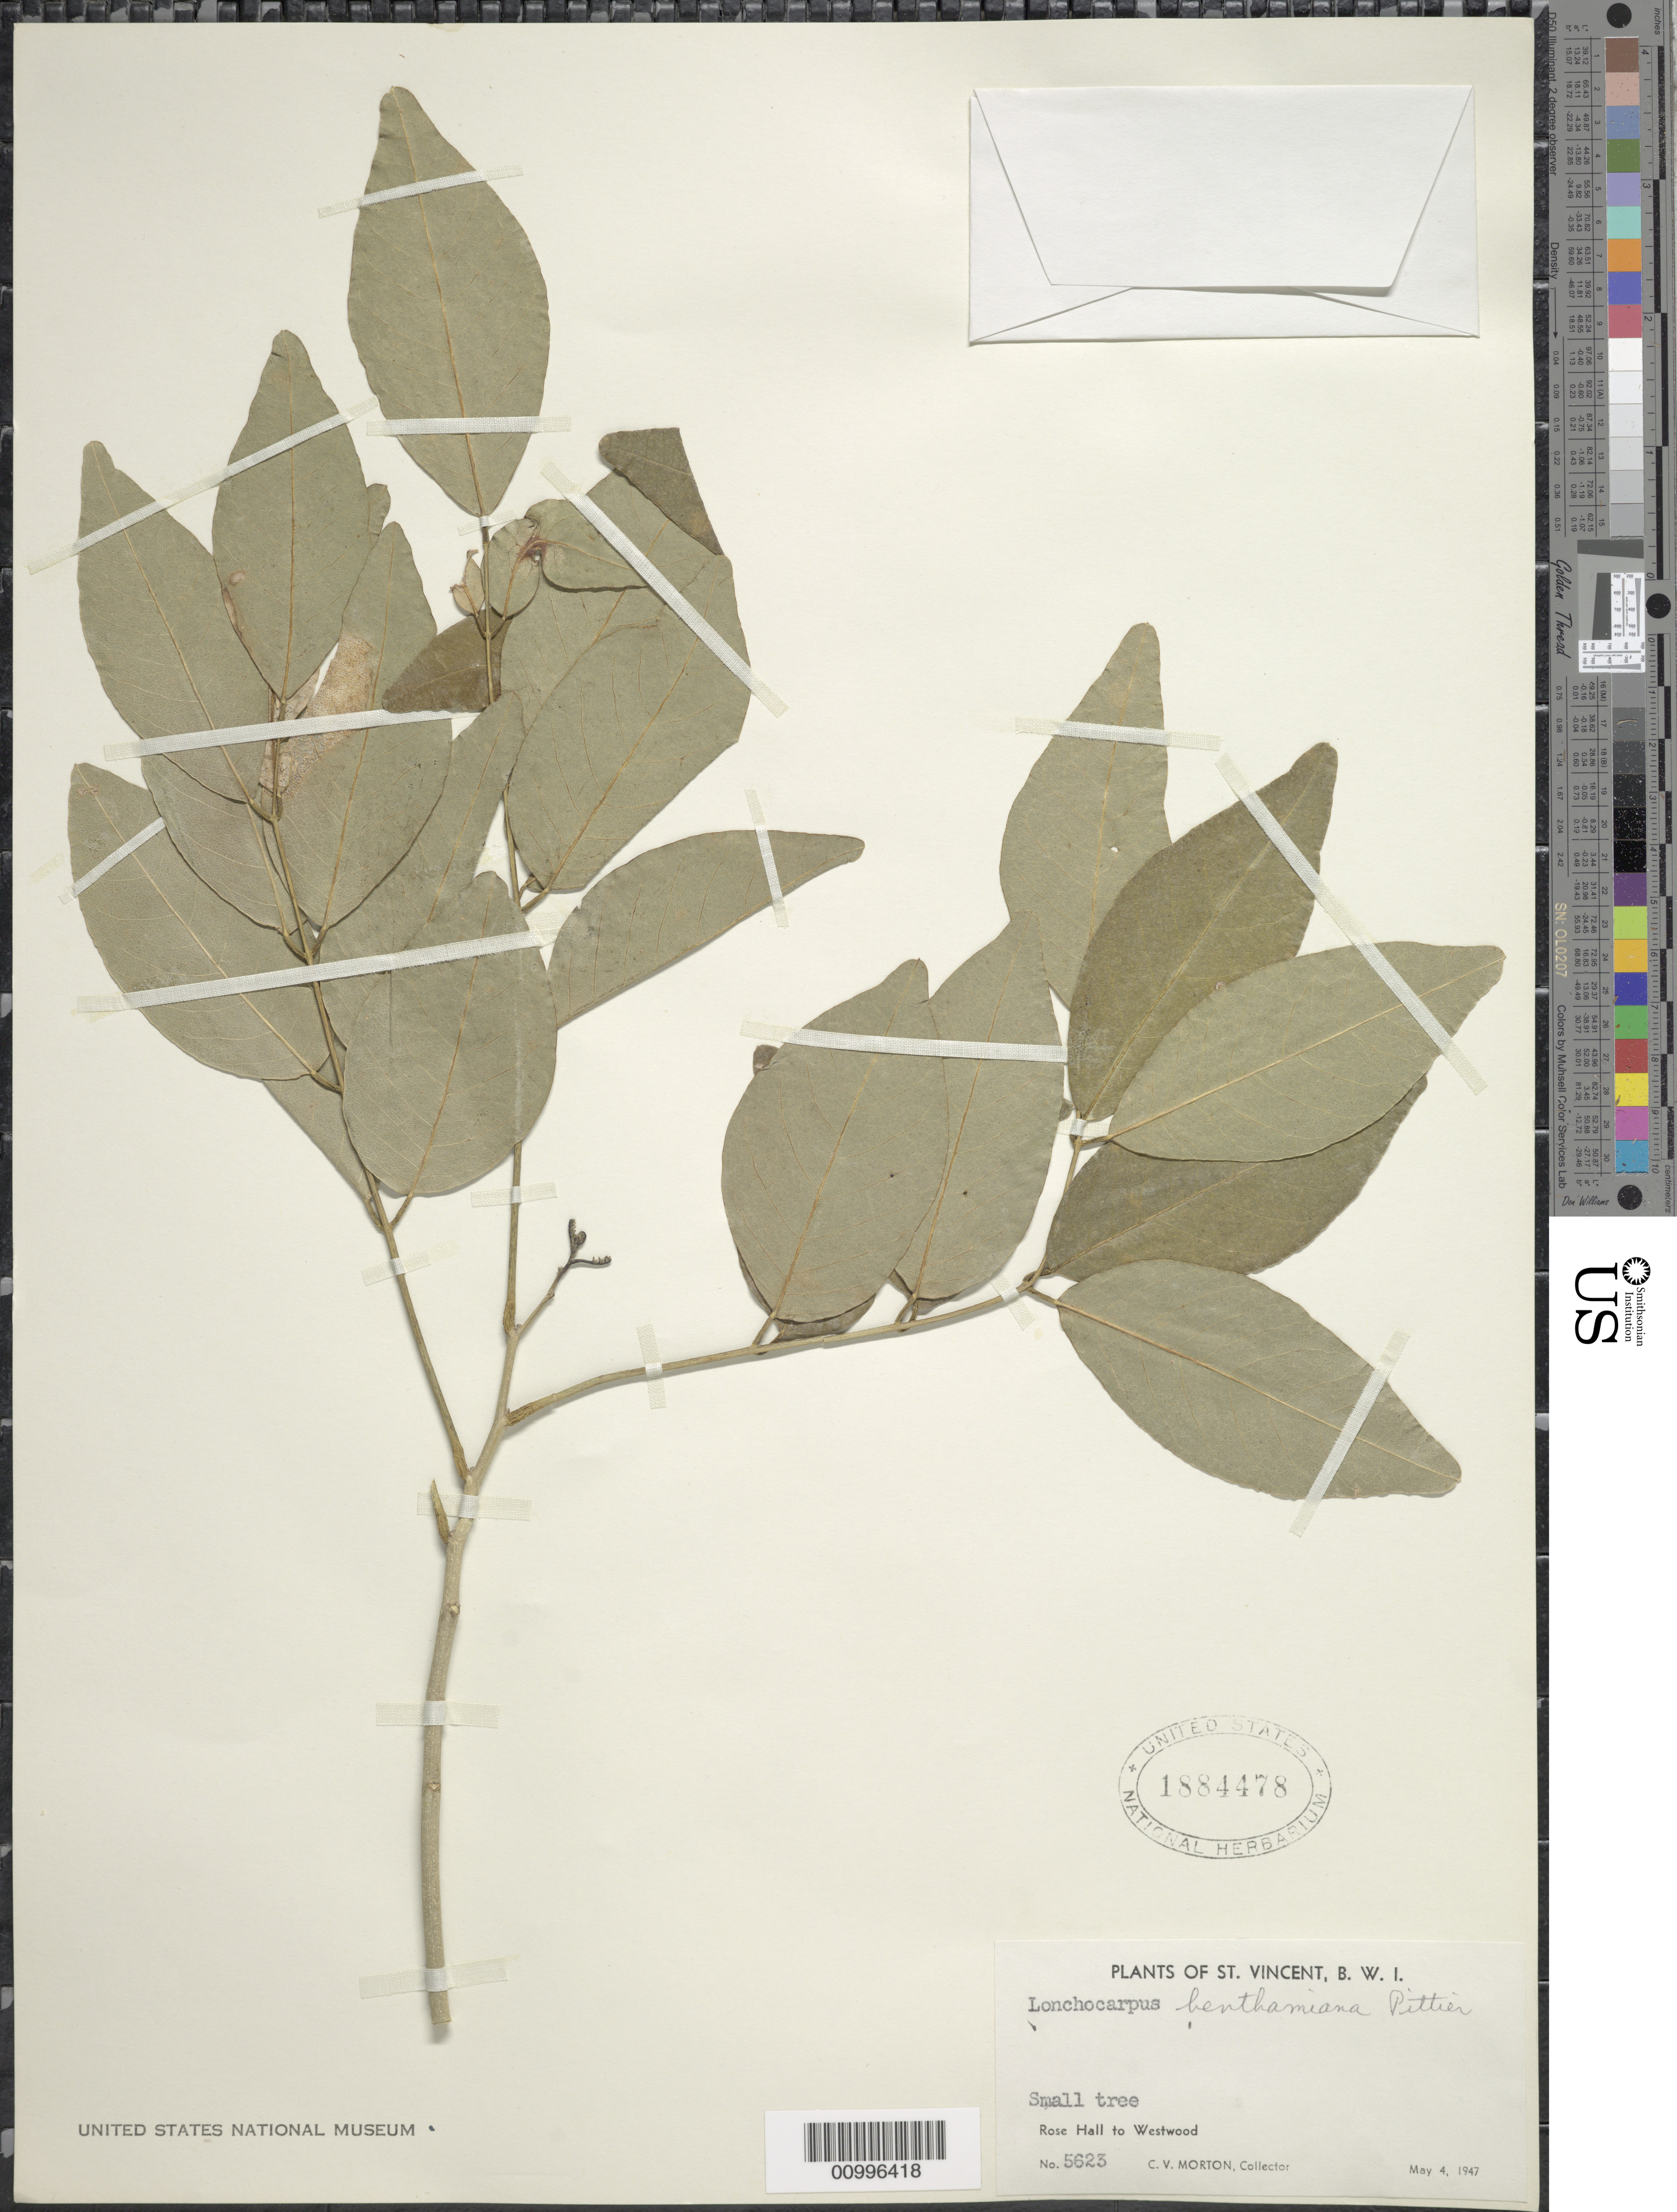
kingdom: Plantae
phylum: Tracheophyta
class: Magnoliopsida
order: Fabales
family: Fabaceae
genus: Lonchocarpus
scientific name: Lonchocarpus violaceus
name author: (Jacq.) DC.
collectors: C. V. Morton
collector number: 5623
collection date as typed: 04 May 1947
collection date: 1947-05-04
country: St. Vincent - Grenadines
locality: Rose Hall to Westwood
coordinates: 0 N, 0 E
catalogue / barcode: US 1884478